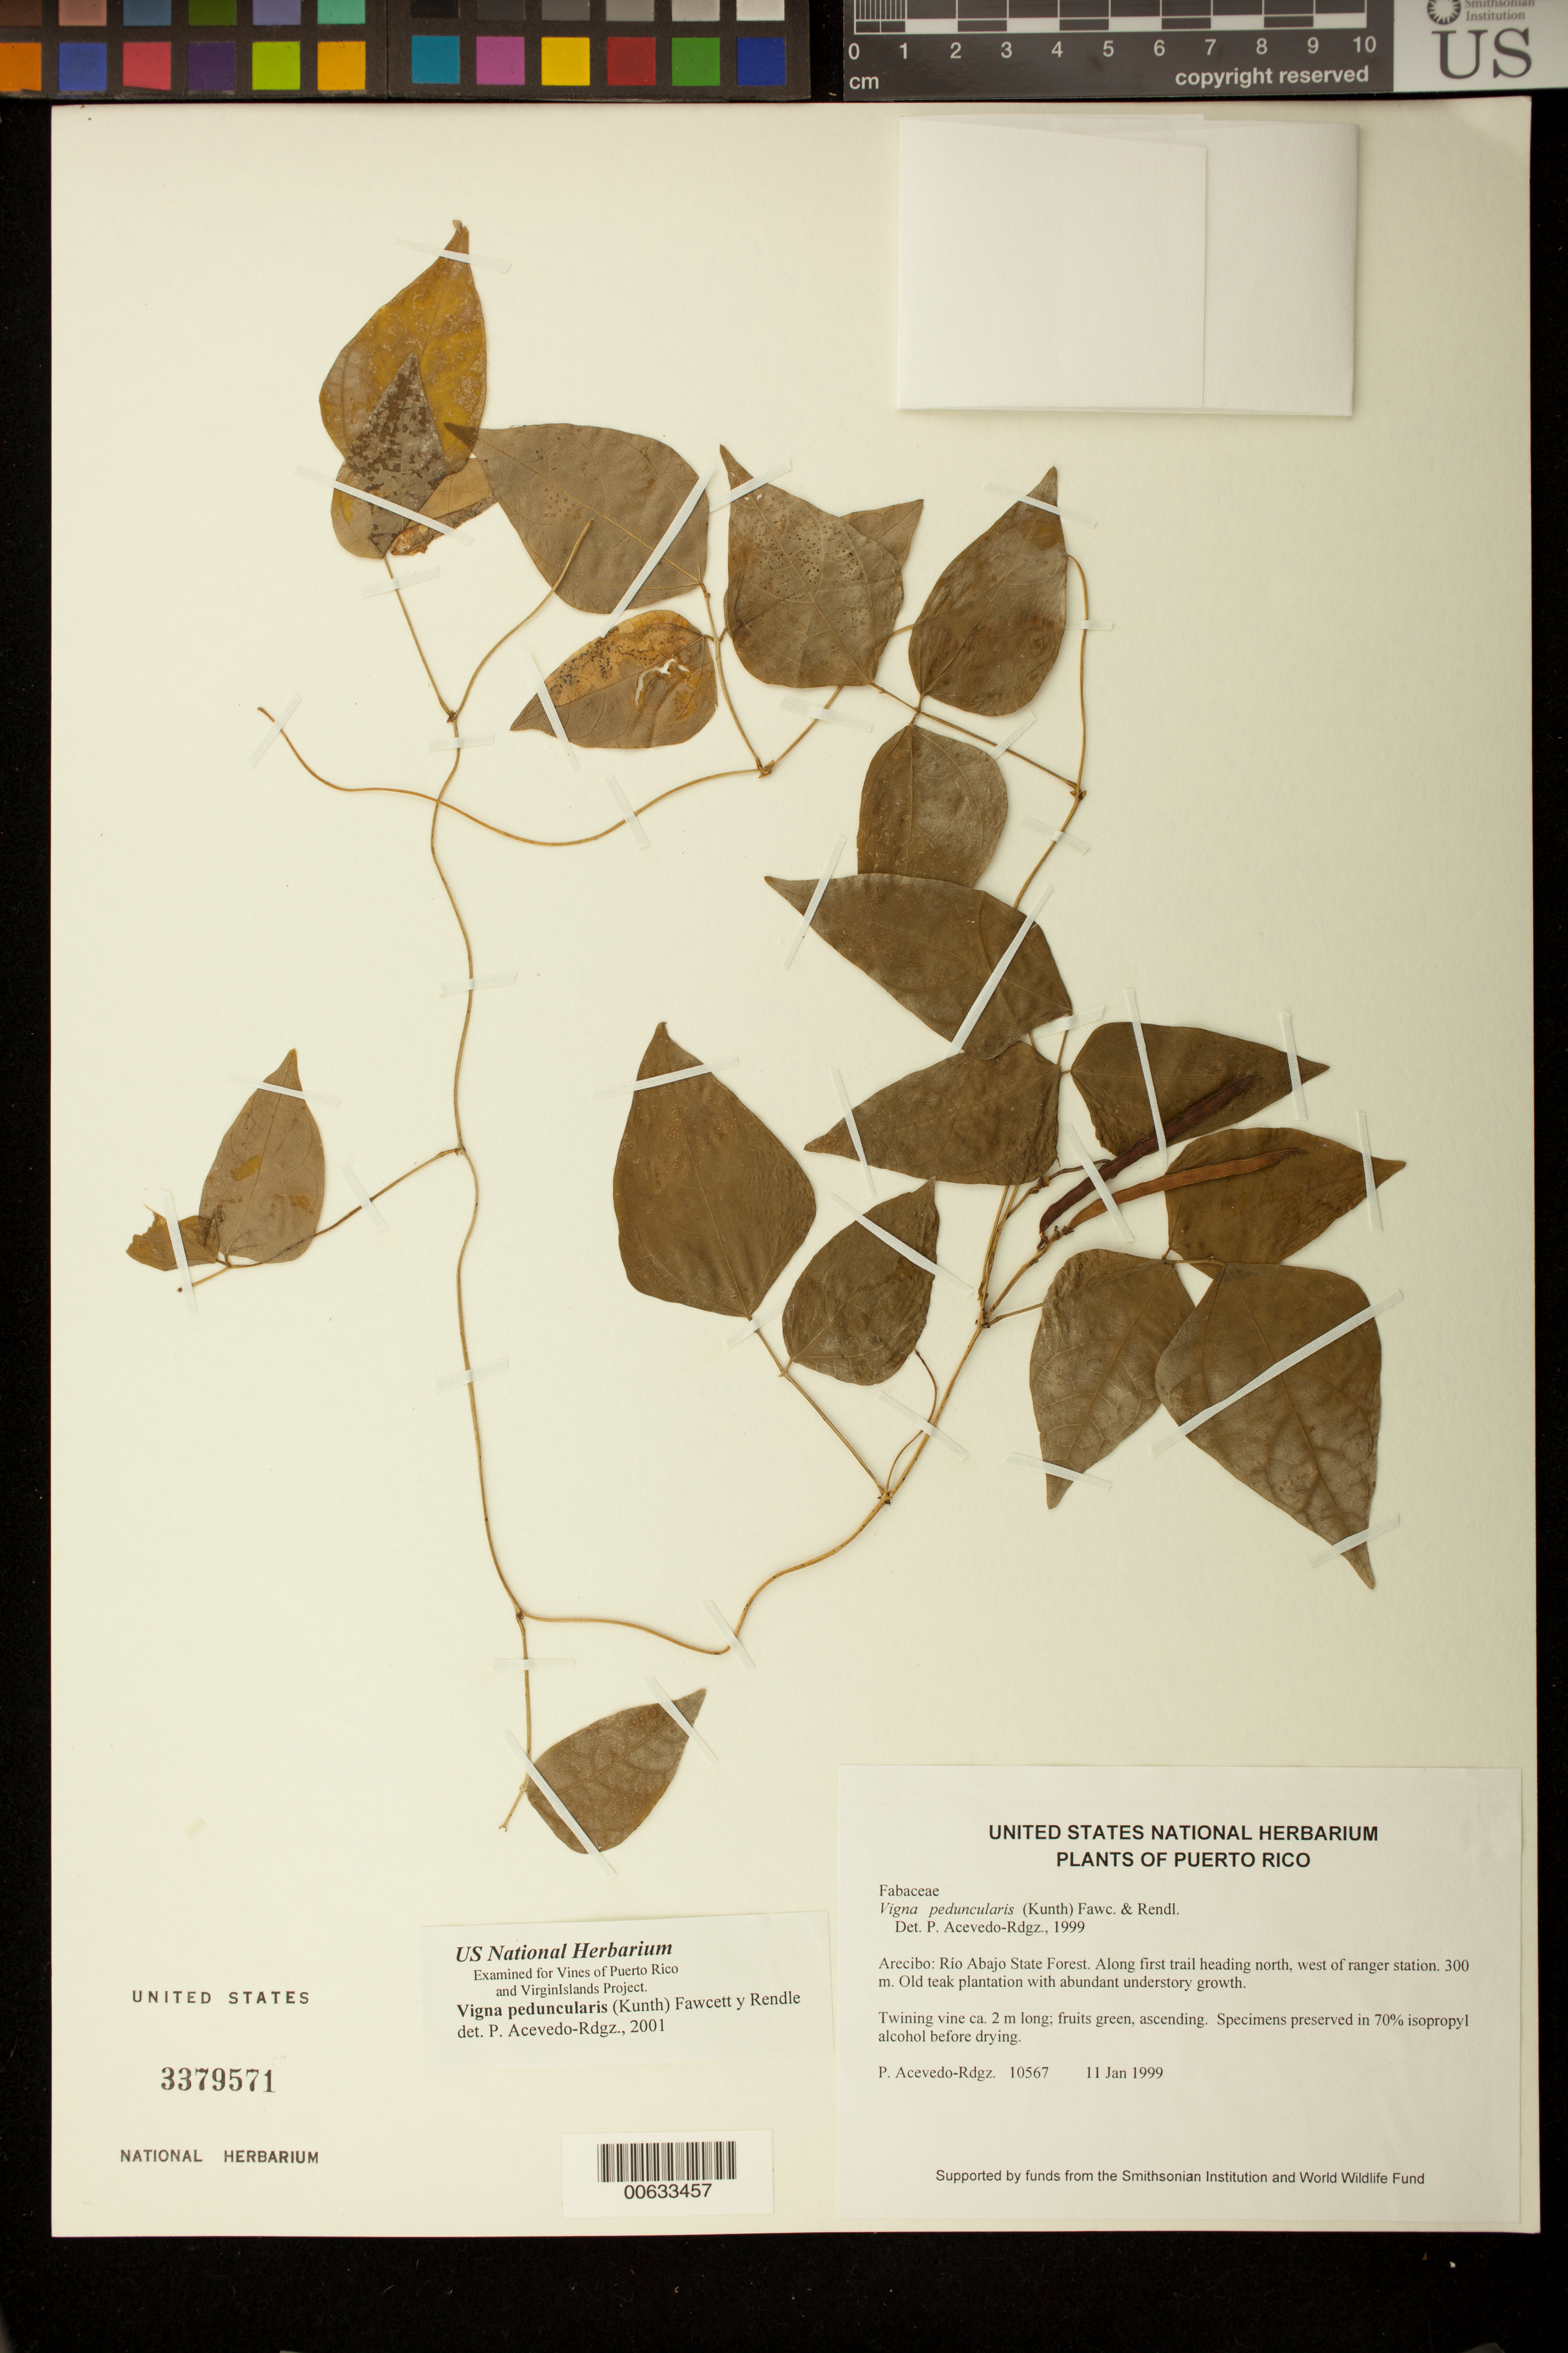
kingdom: Plantae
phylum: Tracheophyta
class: Magnoliopsida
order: Fabales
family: Fabaceae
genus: Ancistrotropis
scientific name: Ancistrotropis peduncularis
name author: (Fawc. & Rendle) A. Delgado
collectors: P. Acevedo-Rodr.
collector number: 10567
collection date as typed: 11 Jan 1999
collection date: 1999-01-11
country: Puerto Rico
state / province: Arecibo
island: Puerto Rico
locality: Arecibo; Río Abajo State Forest. Along first trail heading north, west of ranger station.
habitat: Old teak plantation with abundant understory growth.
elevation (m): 300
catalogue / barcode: US 3379571